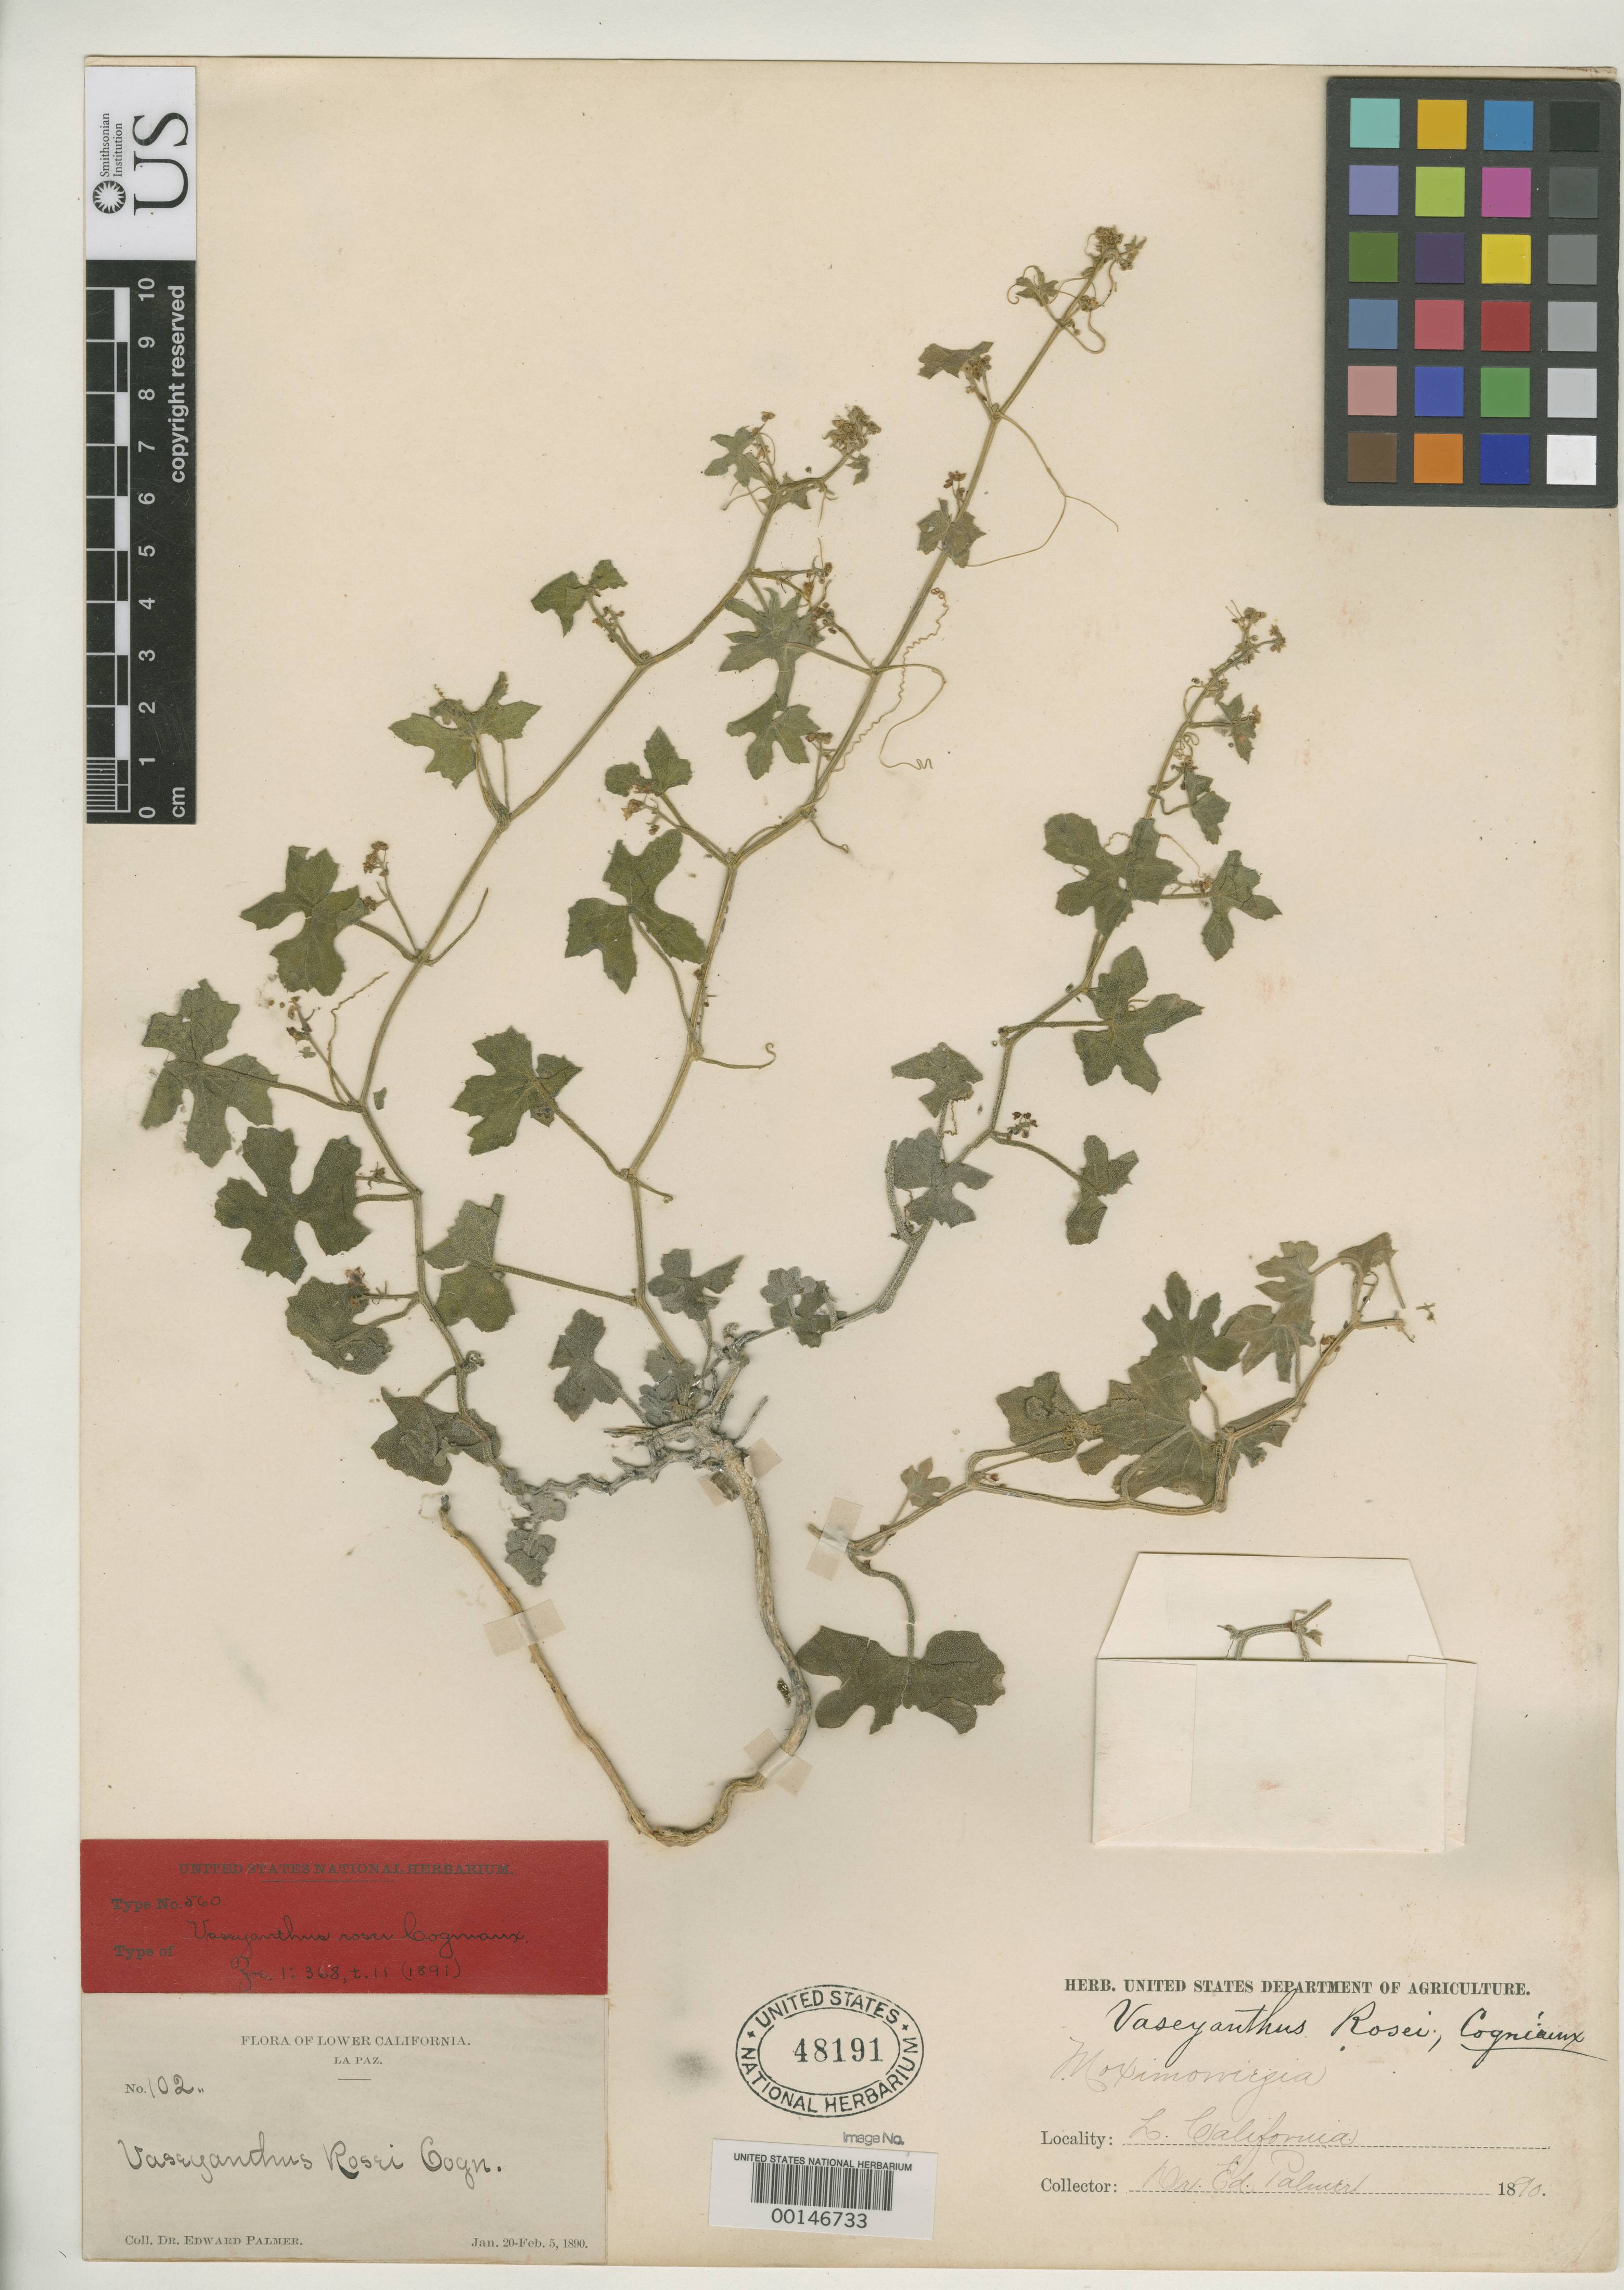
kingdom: Plantae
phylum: Tracheophyta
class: Magnoliopsida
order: Cucurbitales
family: Cucurbitaceae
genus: Vaseyanthus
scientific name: Vaseyanthus rosei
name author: Cogn.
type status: Holotype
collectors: E. Palmer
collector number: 102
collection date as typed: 20 Jan 1890 to 05 Feb 1890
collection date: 1890-01-20/1890-02-05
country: Mexico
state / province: Baja California Sur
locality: La Paz.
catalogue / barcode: US 48191